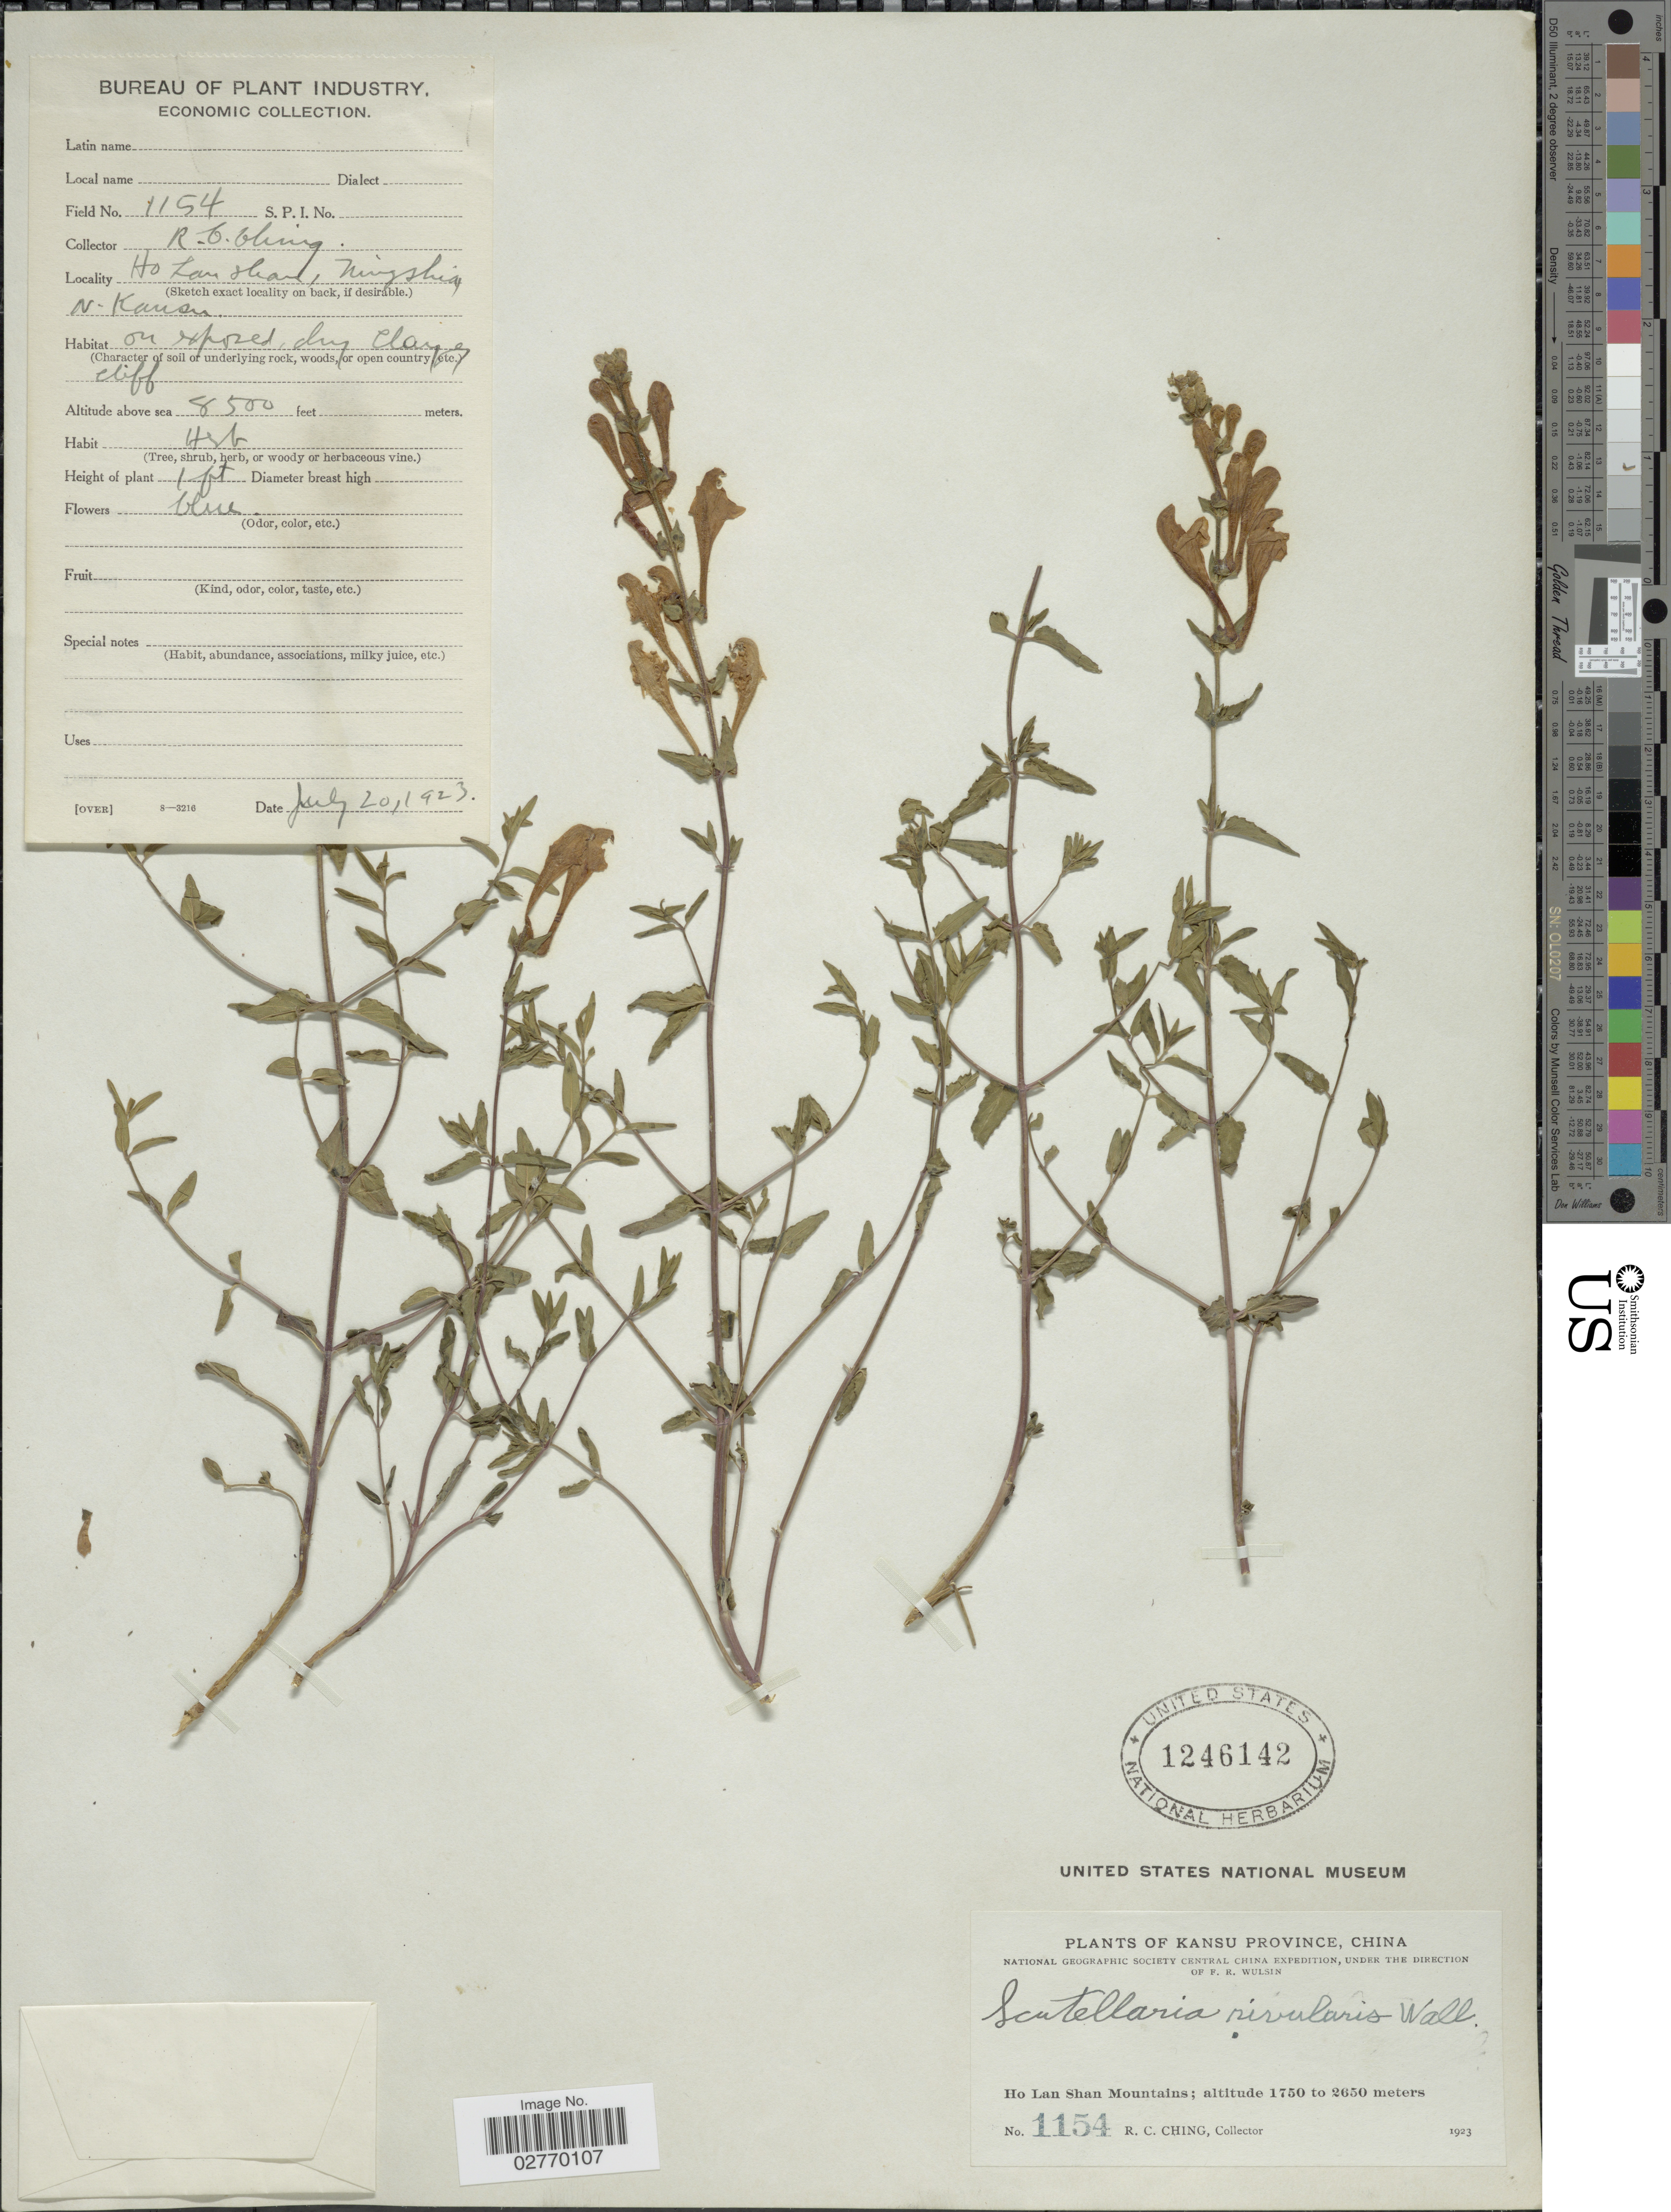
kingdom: Plantae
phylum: Tracheophyta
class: Magnoliopsida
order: Lamiales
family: Lamiaceae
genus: Scutellaria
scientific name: Scutellaria rivularis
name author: Wall. ex Benth.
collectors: R. C. Ching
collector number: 1154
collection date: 1923-07-20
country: China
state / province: Gansu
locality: Ho Lan Shan Mountains, Ningshia, N. Kansu. Kansu Province.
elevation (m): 2591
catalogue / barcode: US 1246142